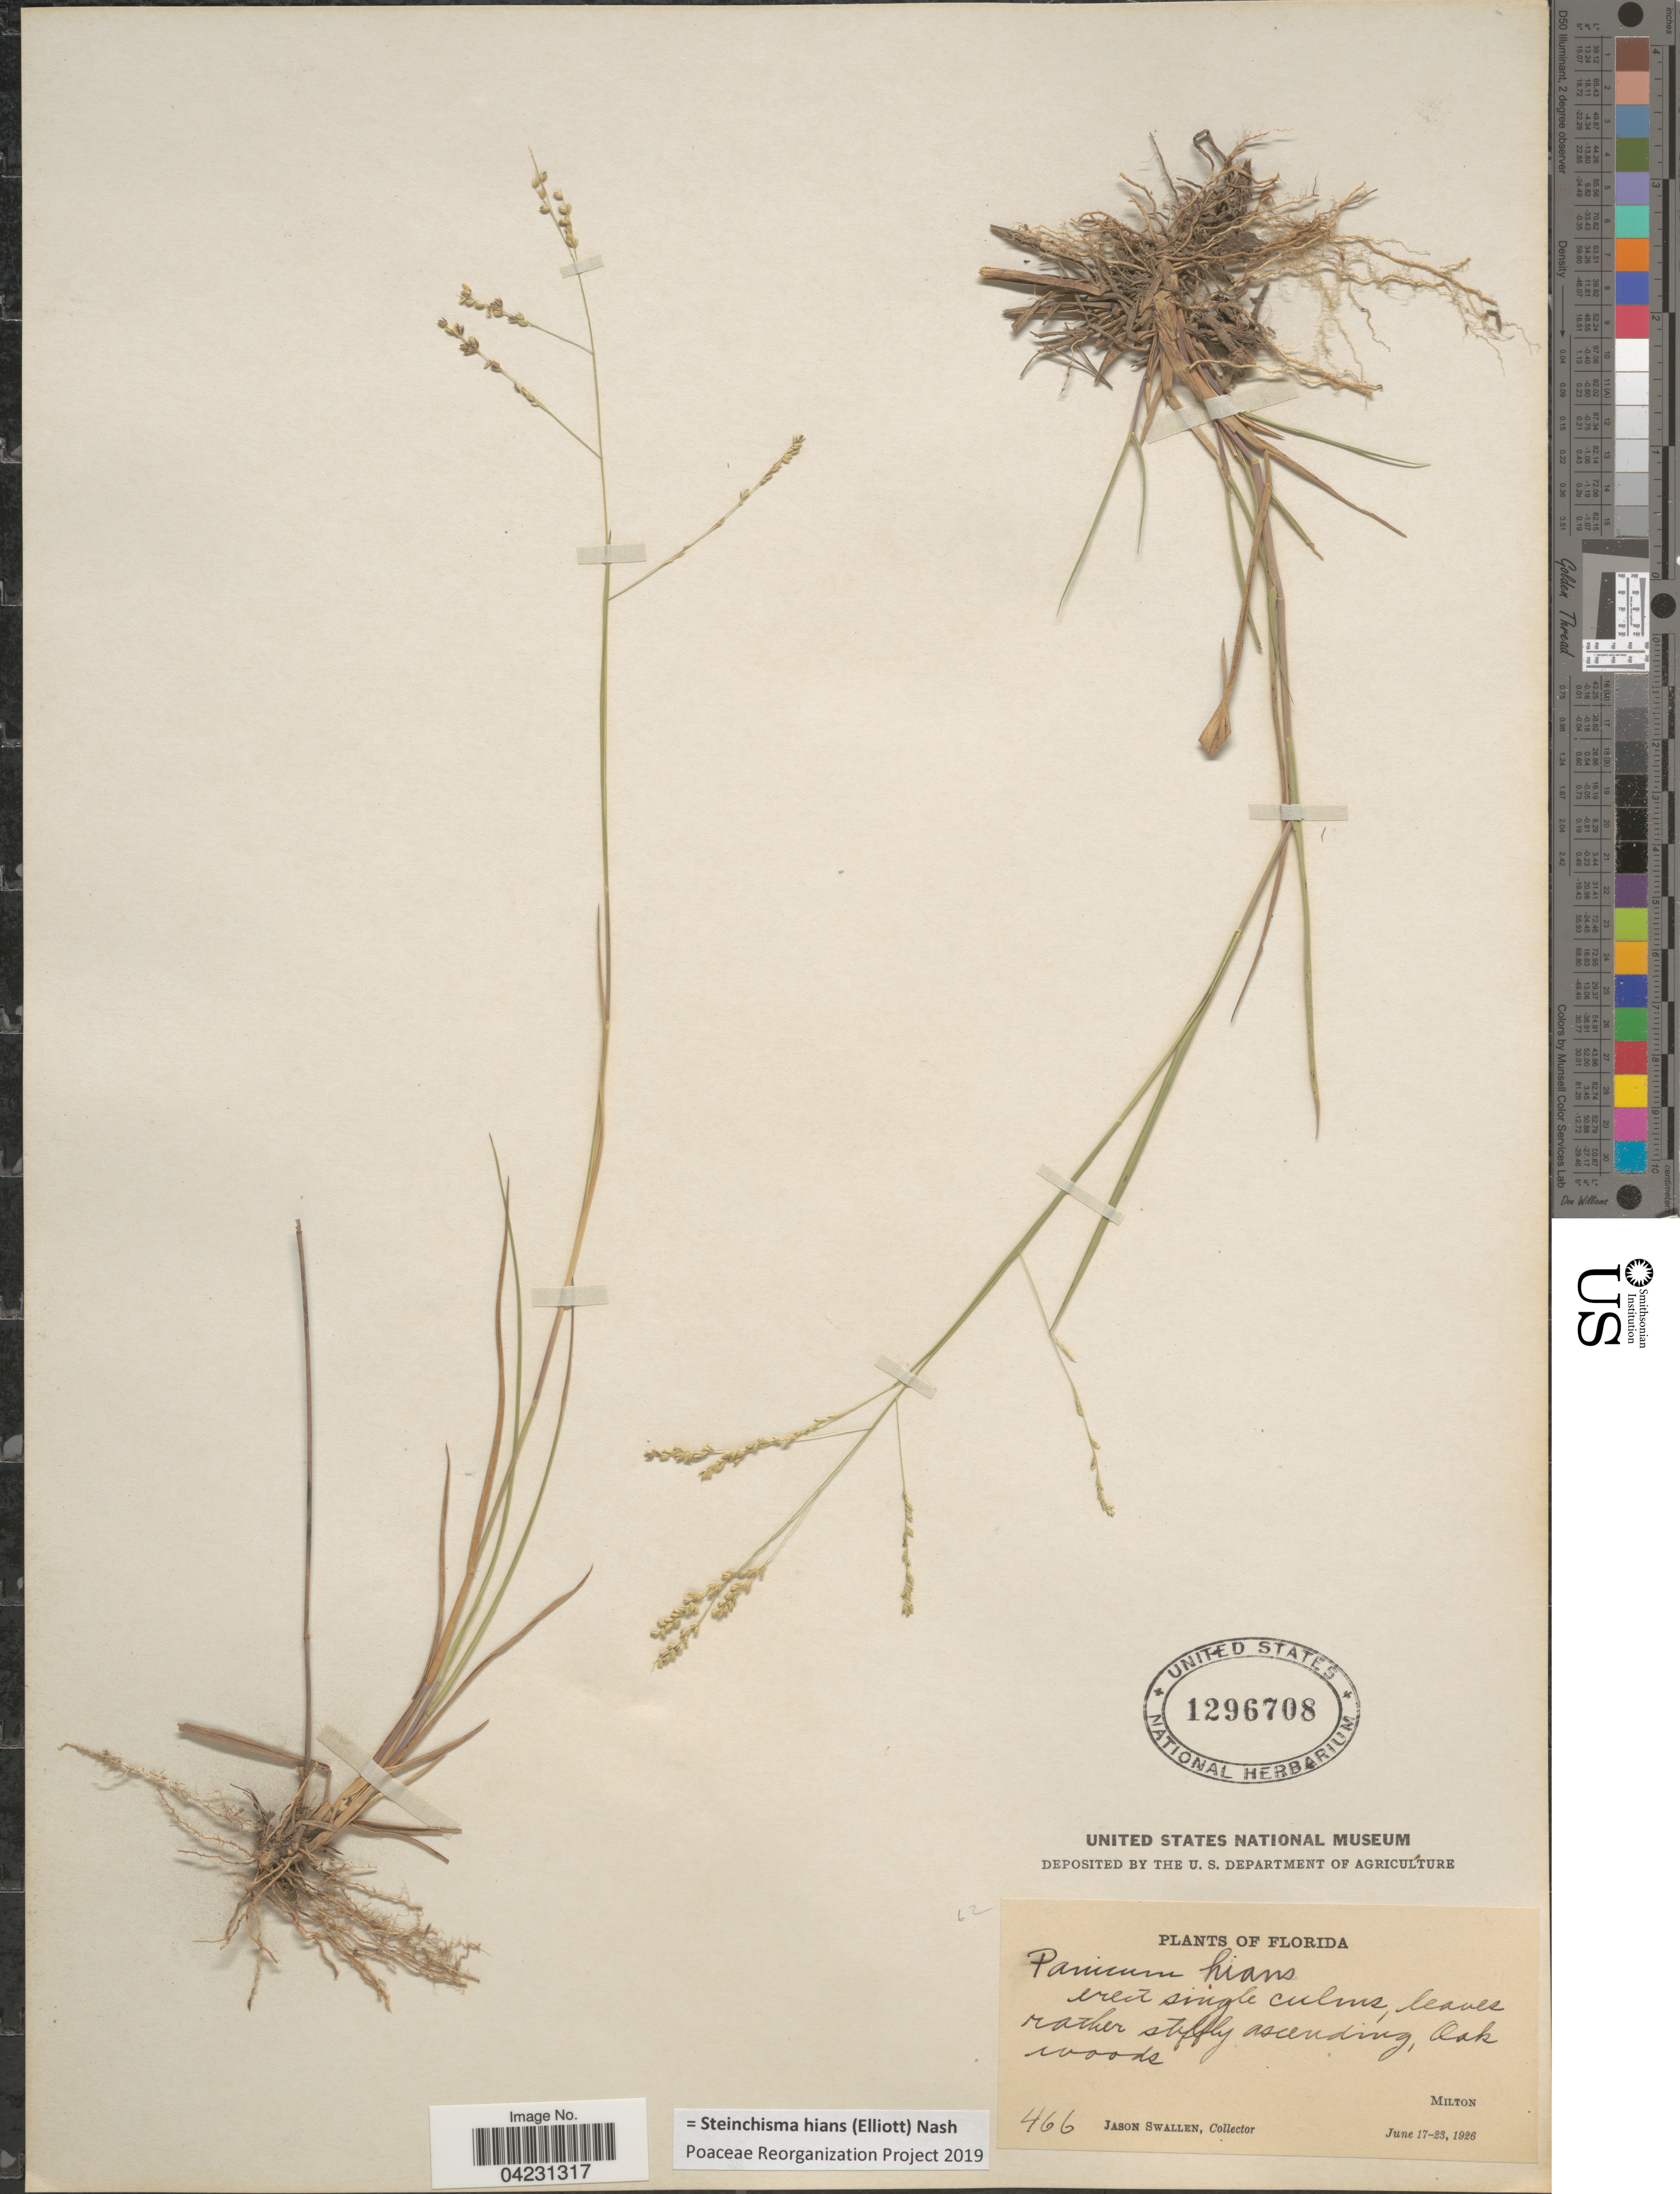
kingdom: Plantae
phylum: Tracheophyta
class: Liliopsida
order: Poales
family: Poaceae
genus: Steinchisma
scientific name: Steinchisma hians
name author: (Elliott) Nash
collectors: J. R. Swallen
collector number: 466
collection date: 1926-06-17/1926-06-23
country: United States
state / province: Florida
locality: Oak woods. Milton.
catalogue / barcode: US 1296708